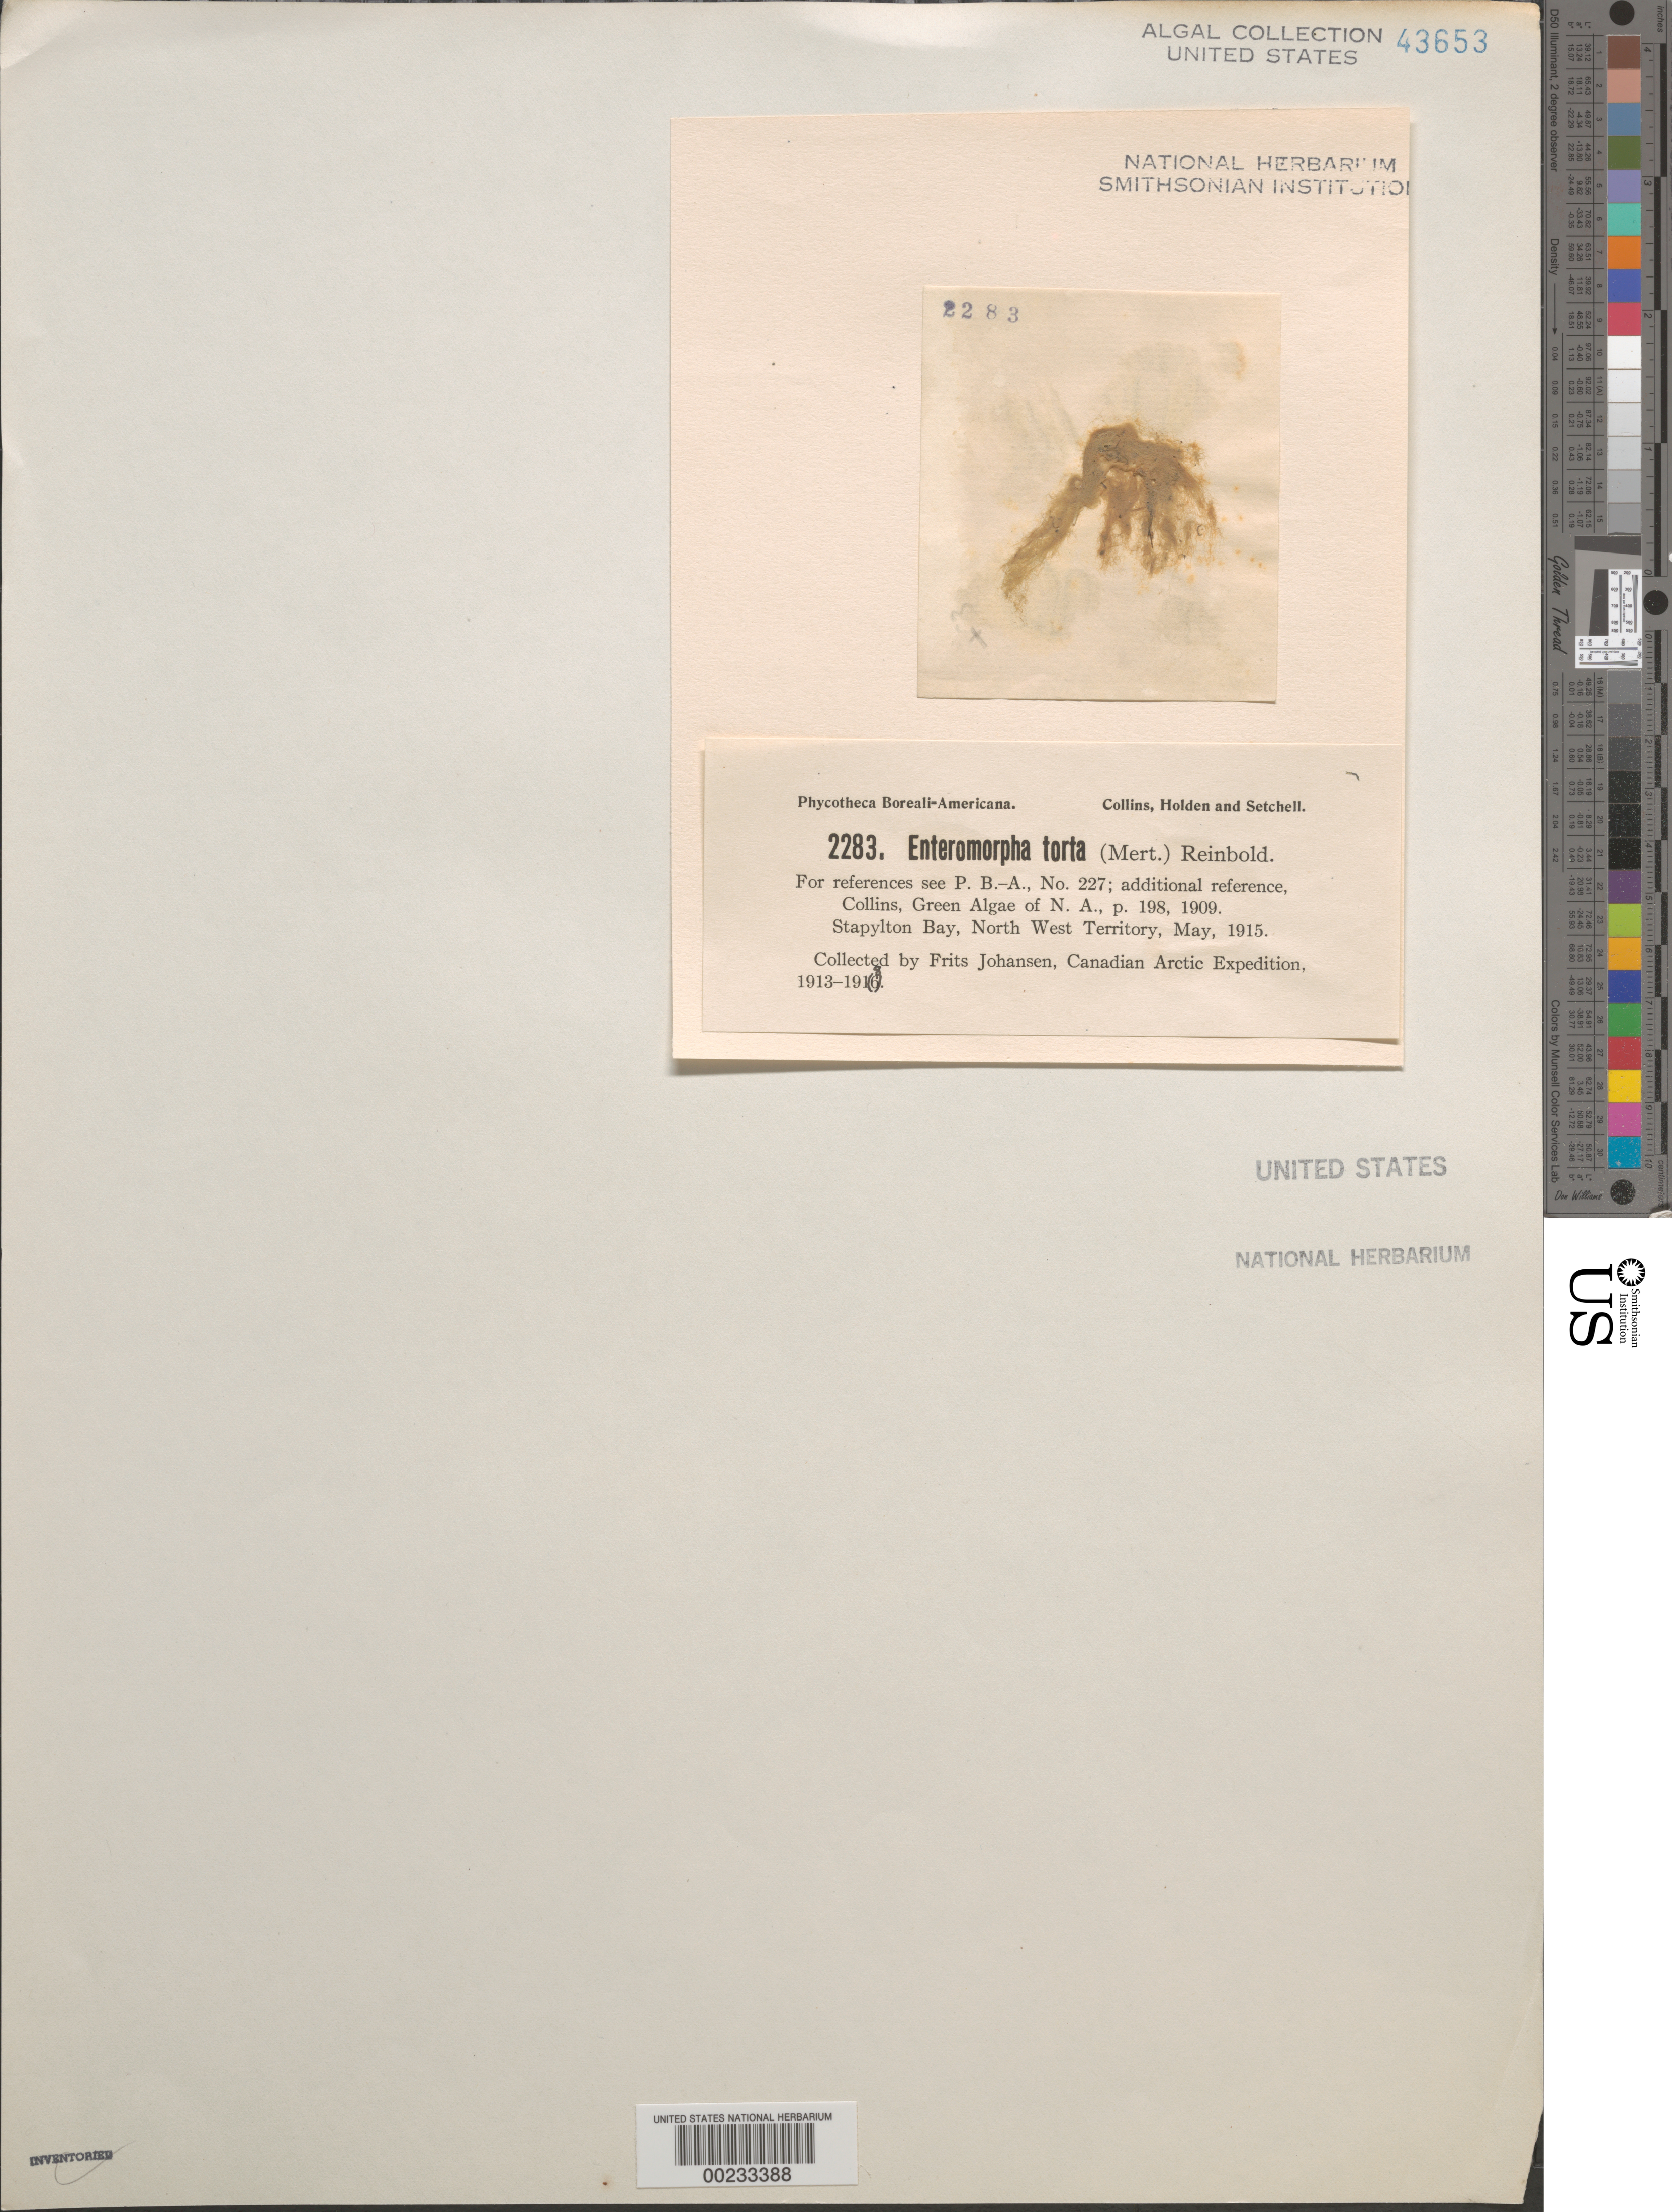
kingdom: Plantae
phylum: Chlorophyta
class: Ulvophyceae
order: Ulvales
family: Ulvaceae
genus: Ulva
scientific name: Ulva torta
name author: (Mertens) Trevis.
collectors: F. Johansen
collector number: PB-A 2283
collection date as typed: May 1915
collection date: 1915-05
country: Canada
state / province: Northwest Territories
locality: Stapylton bay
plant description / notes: Collins, Holden & Setchell, Phycotheca Boreali-Americana, Fasc. XLVI, 1919; Canadian Arctic Expedition, 1913-1918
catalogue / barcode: US 43653